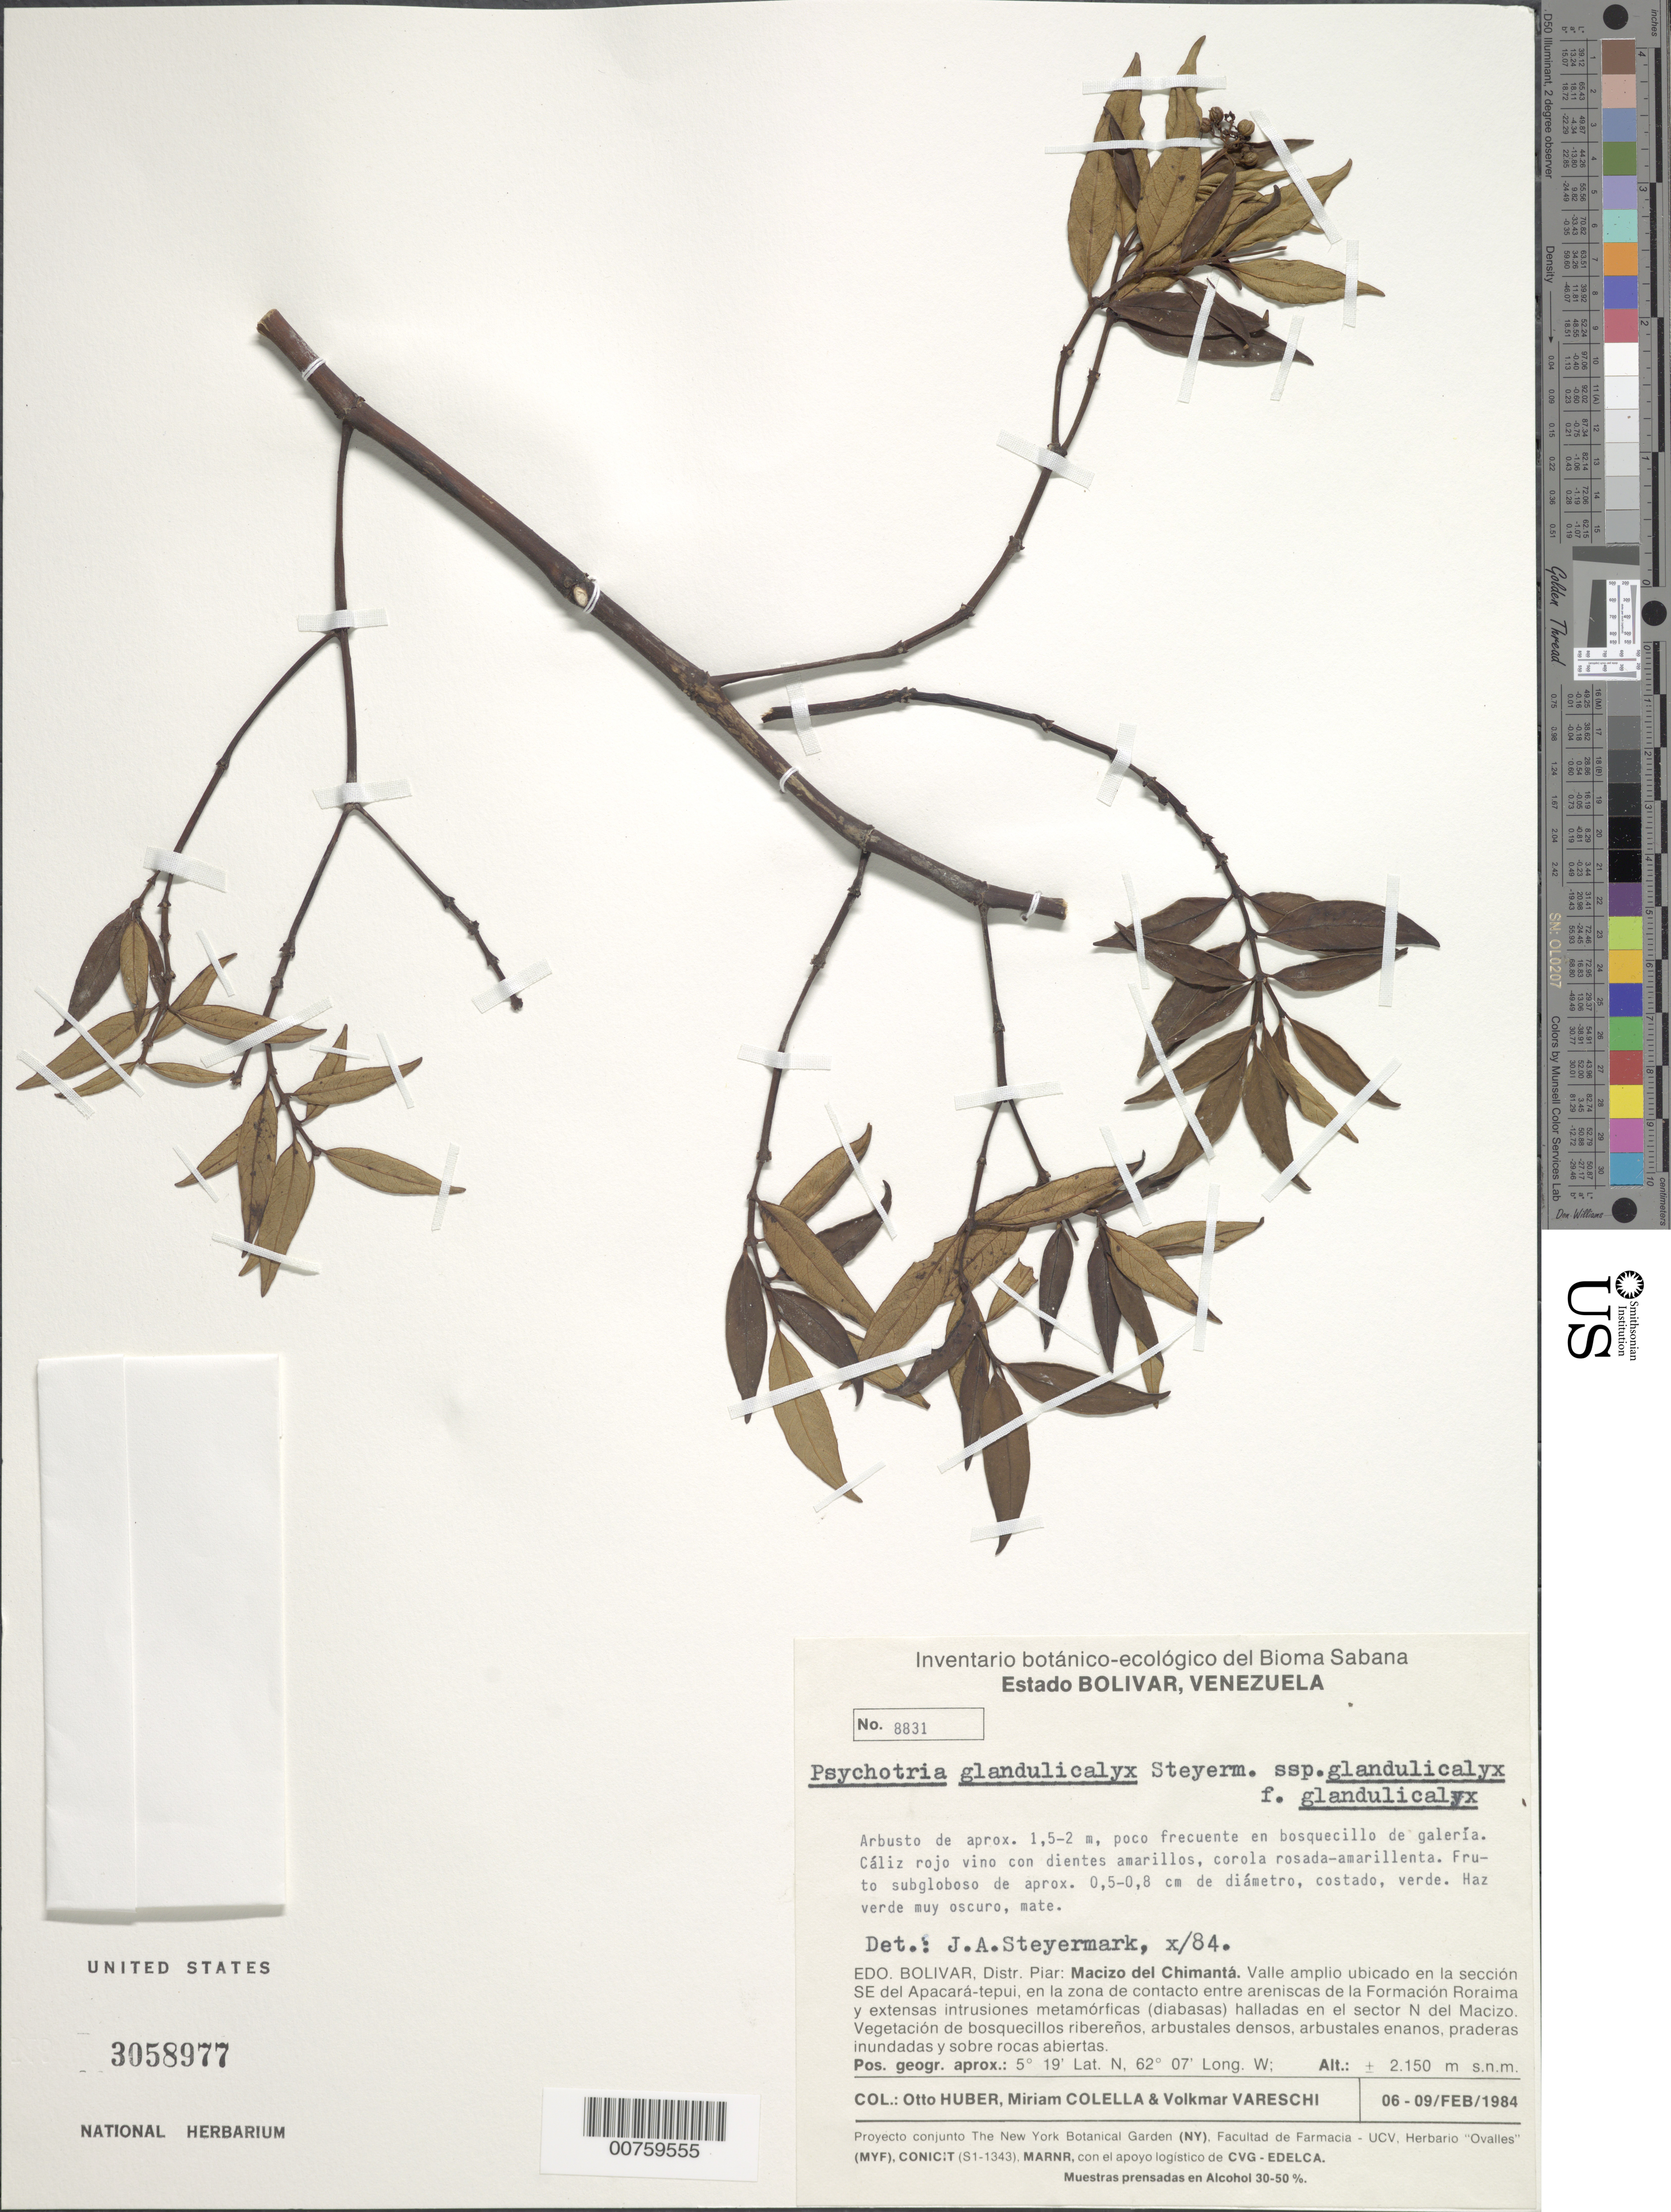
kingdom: Plantae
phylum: Tracheophyta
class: Magnoliopsida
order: Gentianales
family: Rubiaceae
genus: Psychotria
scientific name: Psychotria glandulicalyx f. glandulicalyx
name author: Steyerm.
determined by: Steyermark, Julian A., (VEN)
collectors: O. Huber, M. Colella & V. Vareschi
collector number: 8831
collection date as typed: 6-Feb-85 to 8-Feb-85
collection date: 1985-02-06/1985-02-08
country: Venezuela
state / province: Bolívar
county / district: Piar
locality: Macizo del Chimantá, sector SE del Apacará-tepuí, entre la Formacion Roraima y el sector N del Macizo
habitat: Bosquecillo de galeria; vegetación de bosquecillos riberenos, arbustales densos, arbustales enanos, praderas inundadas y sobre rocas abiertas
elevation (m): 2150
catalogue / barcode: US 3058977